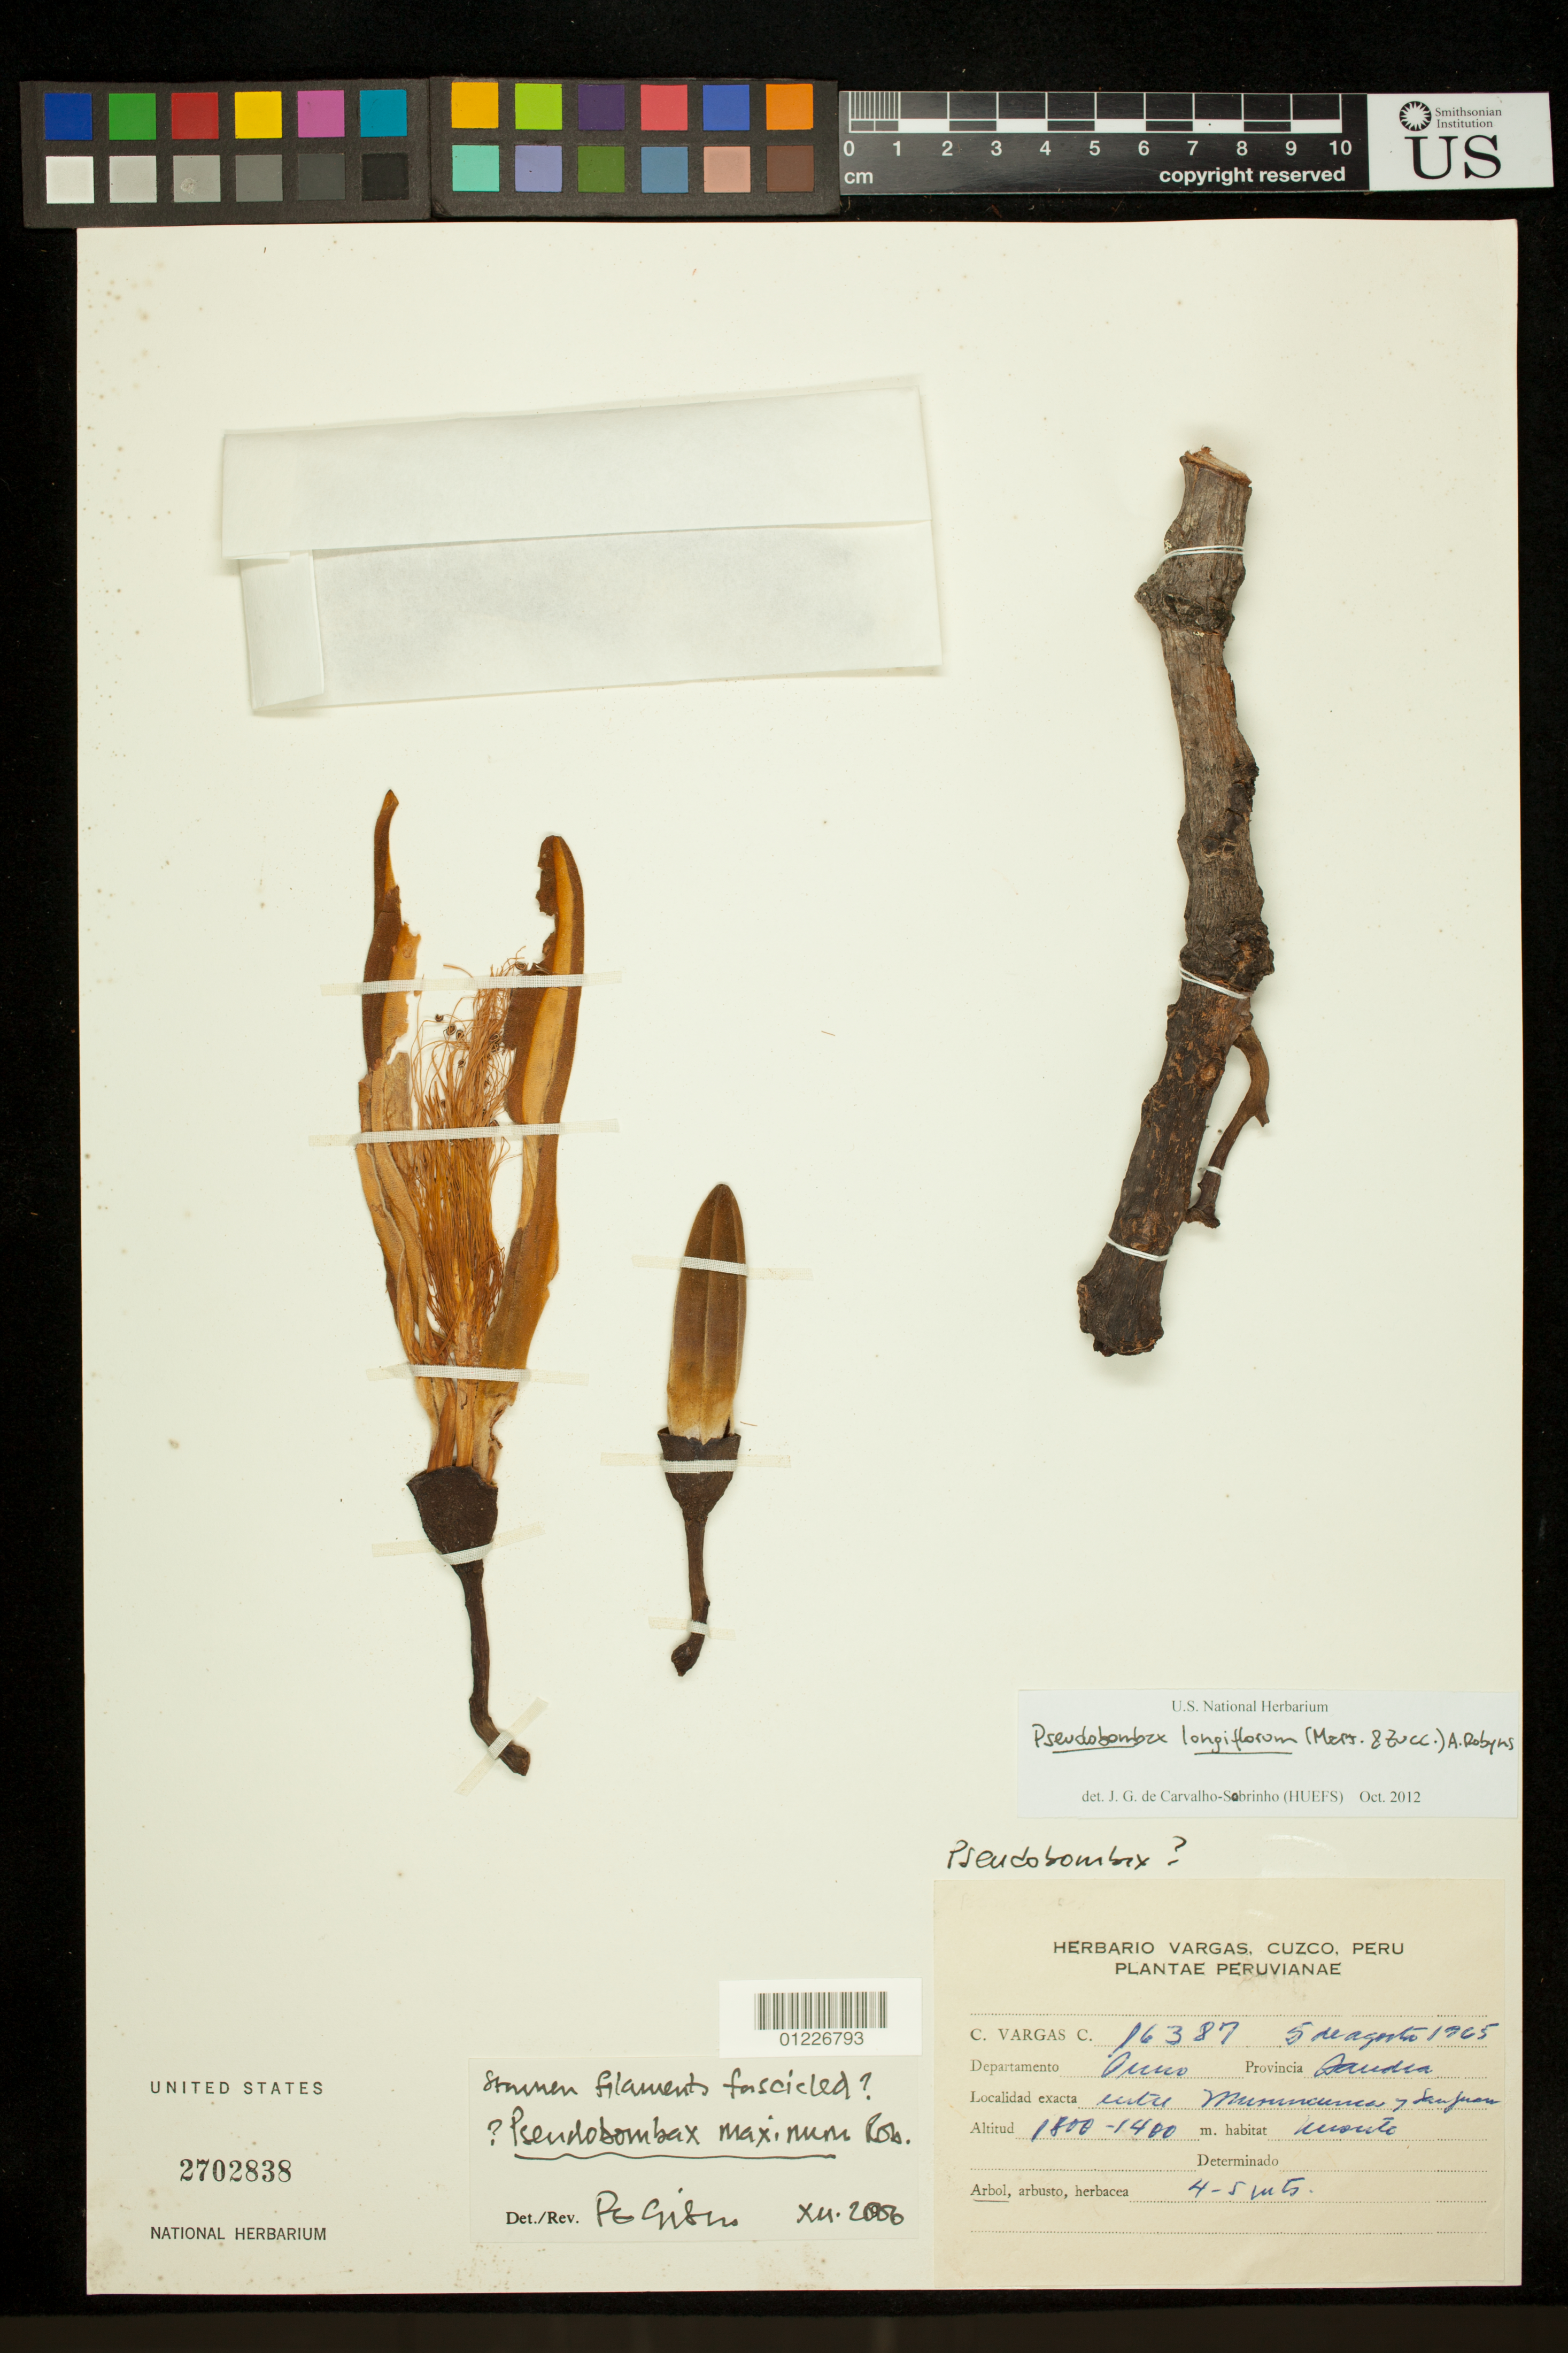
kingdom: Plantae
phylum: Tracheophyta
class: Magnoliopsida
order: Malvales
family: Malvaceae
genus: Pseudobombax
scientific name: Pseudobombax longiflorum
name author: (Mart. & Zucc.) A. Robyns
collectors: C. Vargas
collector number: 16387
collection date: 1965-08-05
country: Peru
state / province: Puno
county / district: Sandia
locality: Peruco - San Juan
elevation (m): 1800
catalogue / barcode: US 2702838